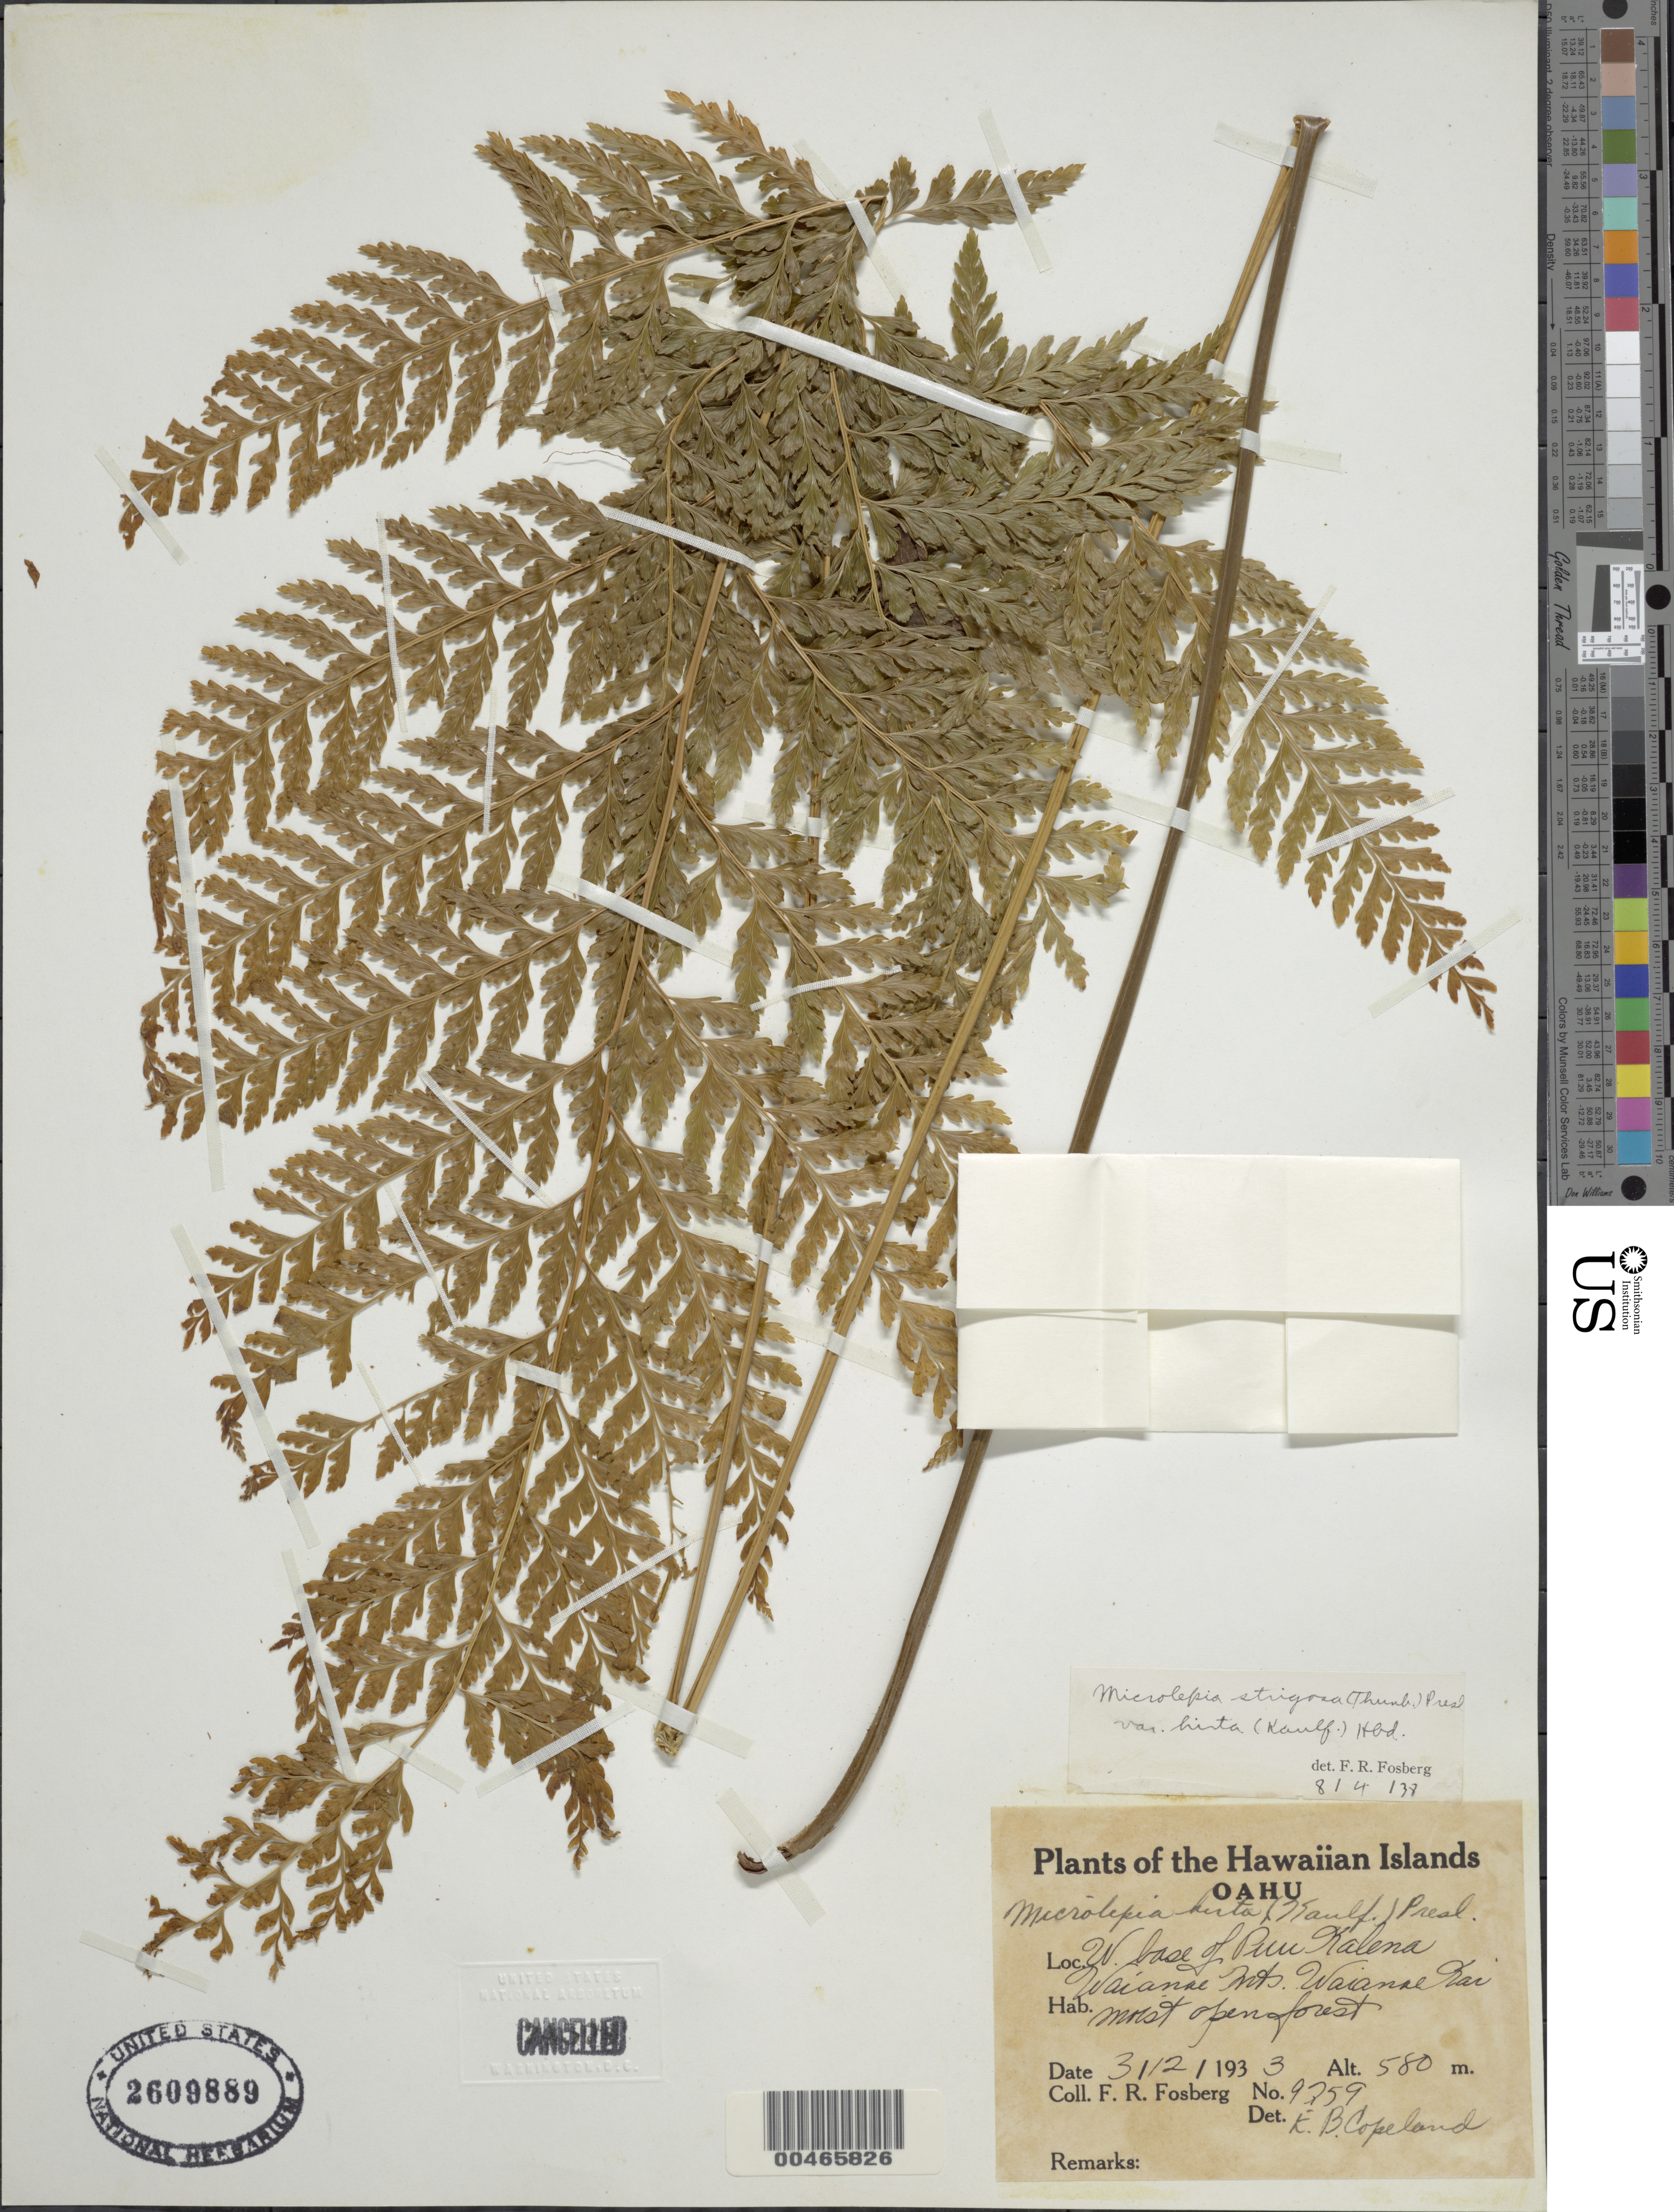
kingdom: Plantae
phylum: Tracheophyta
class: Polypodiopsida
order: Polypodiales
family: Dennstaedtiaceae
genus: Microlepia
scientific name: Microlepia speluncae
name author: (L.) T. Moore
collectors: F. R. Fosberg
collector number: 9259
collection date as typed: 12 Mar 1933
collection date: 1933-03-12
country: United States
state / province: Hawaii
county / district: Honolulu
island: Oahu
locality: W base of Puu Kalena Waianae Mts. Waianae ...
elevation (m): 580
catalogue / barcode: US 2609889